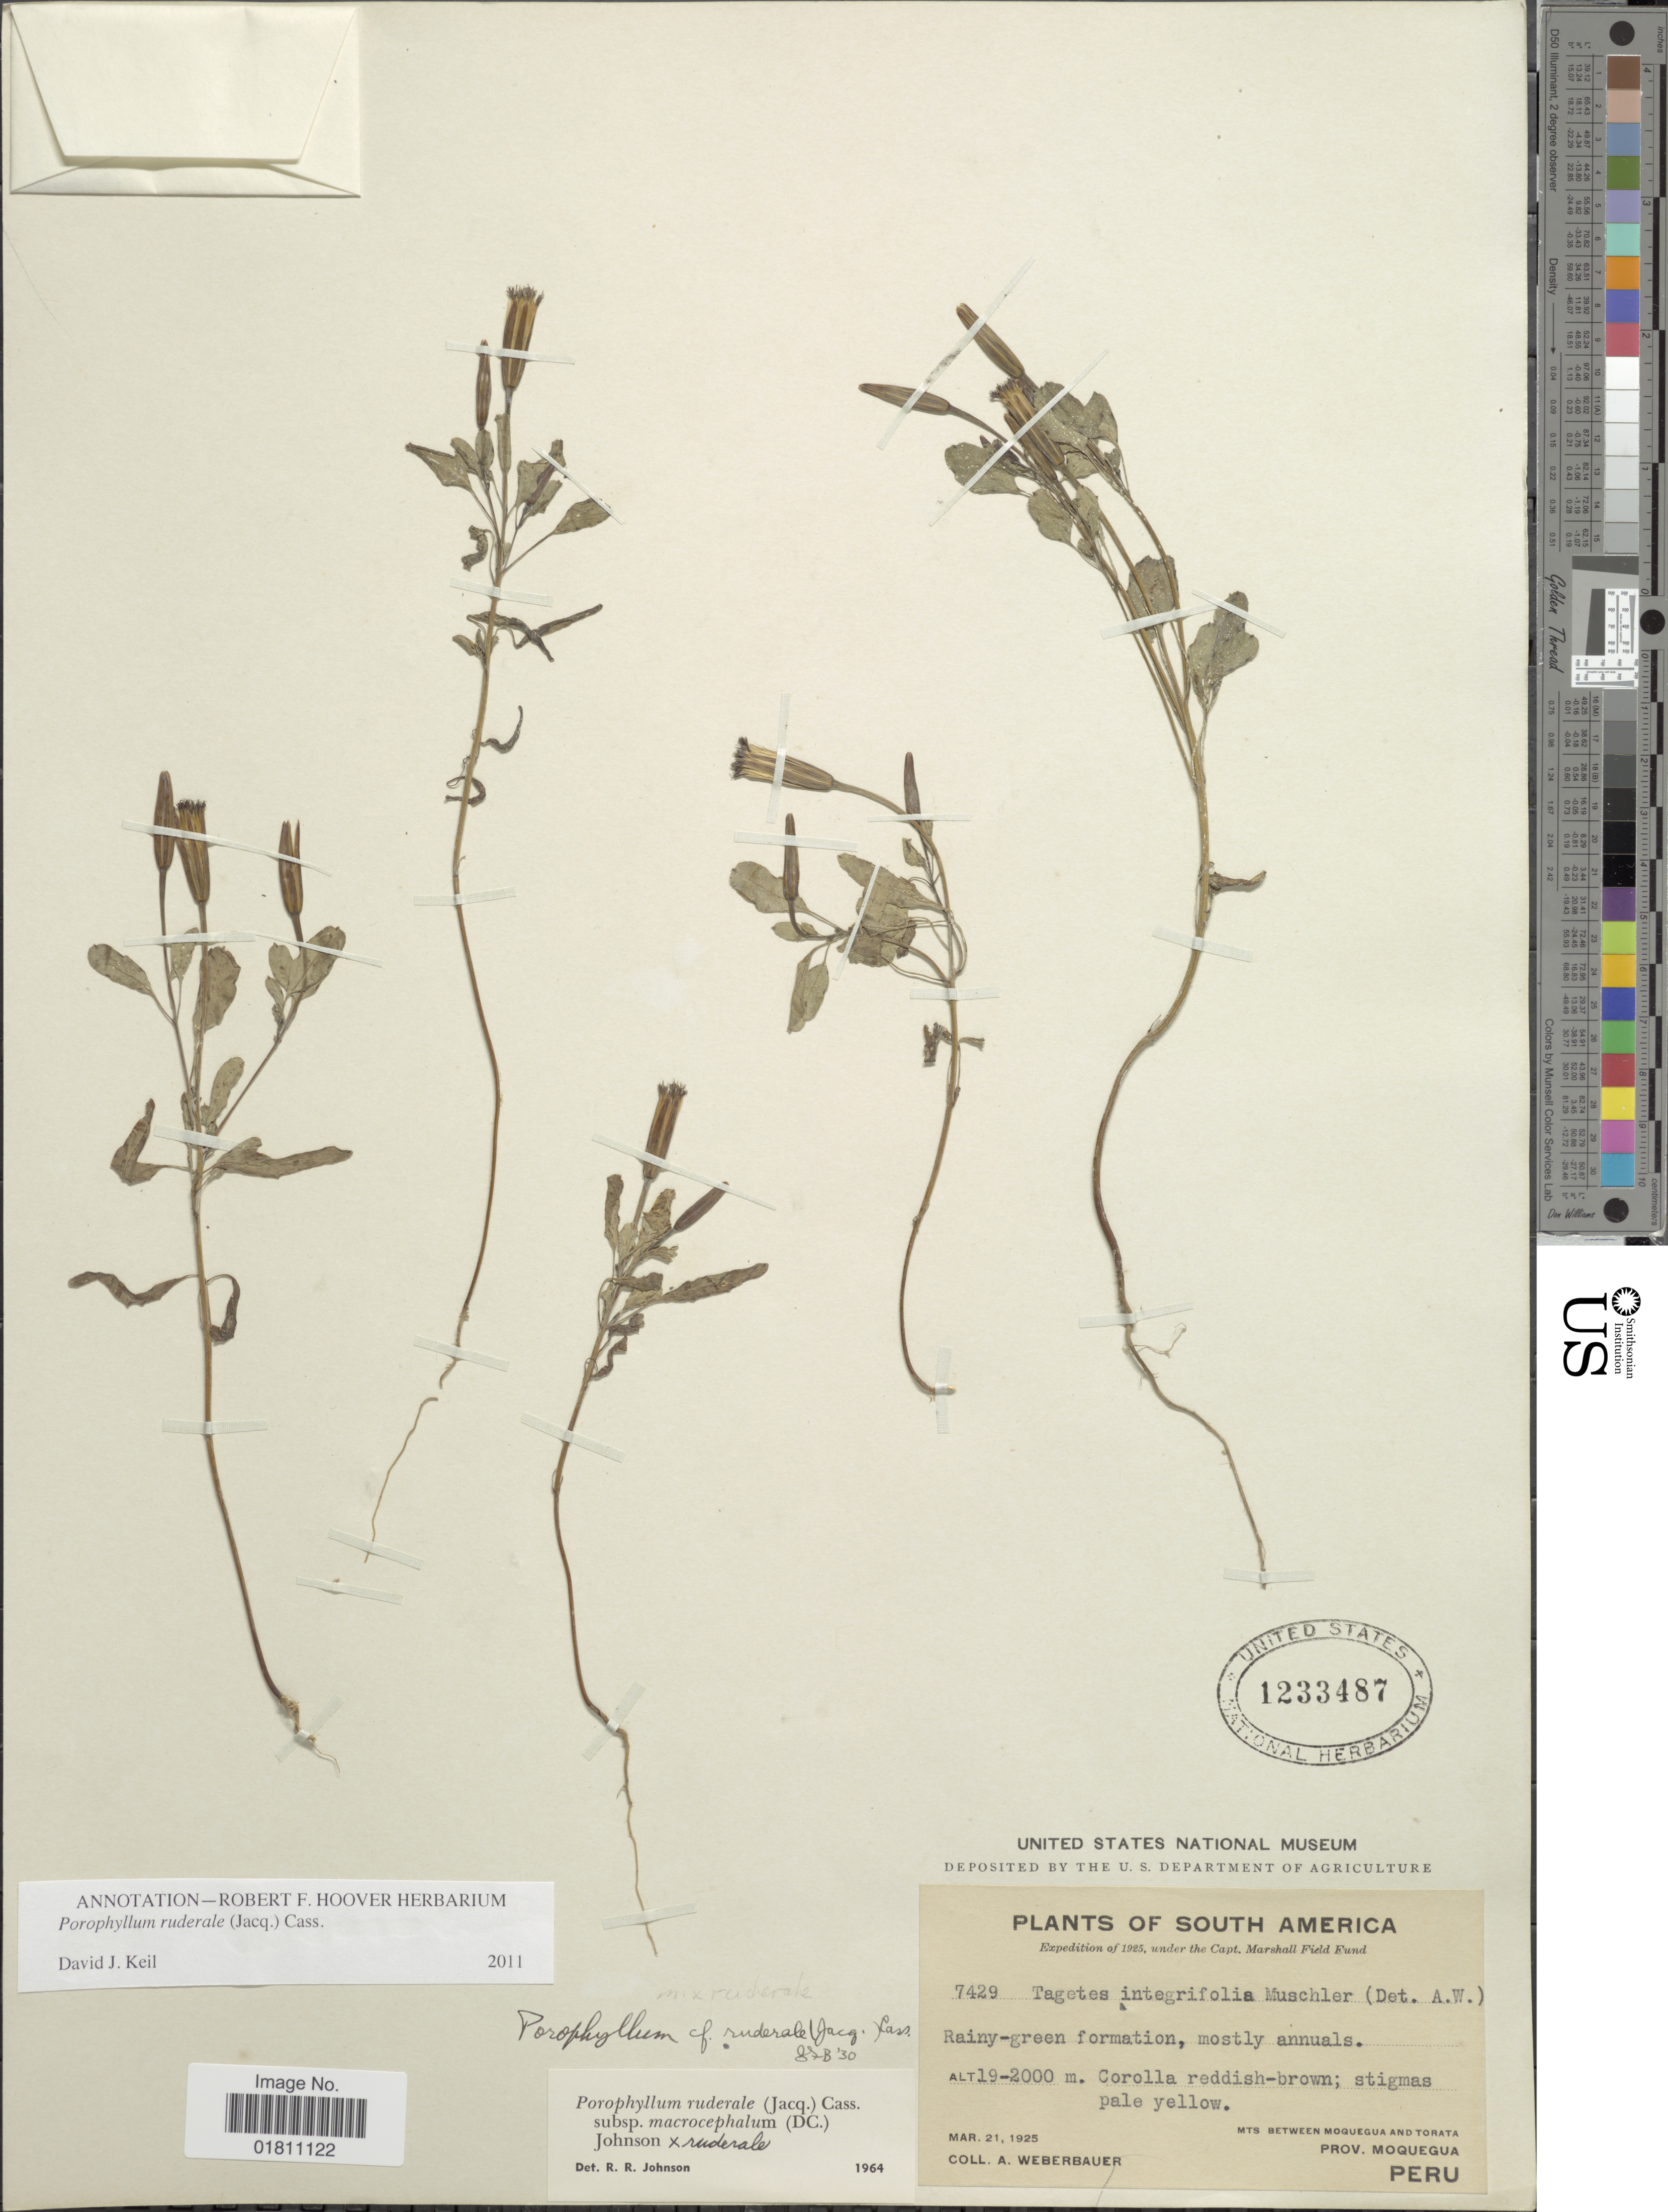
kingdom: Plantae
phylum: Tracheophyta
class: Magnoliopsida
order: Asterales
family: Asteraceae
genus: Porophyllum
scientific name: Porophyllum ruderale subsp. ruderale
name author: (Jacq.) Cass.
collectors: A. Weberbauer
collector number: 7429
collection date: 1925-03-21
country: Peru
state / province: Moquegua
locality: Rainy green formation, mostly annuals, Mts between Moquegua and Torata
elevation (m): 19000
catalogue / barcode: US 1233487